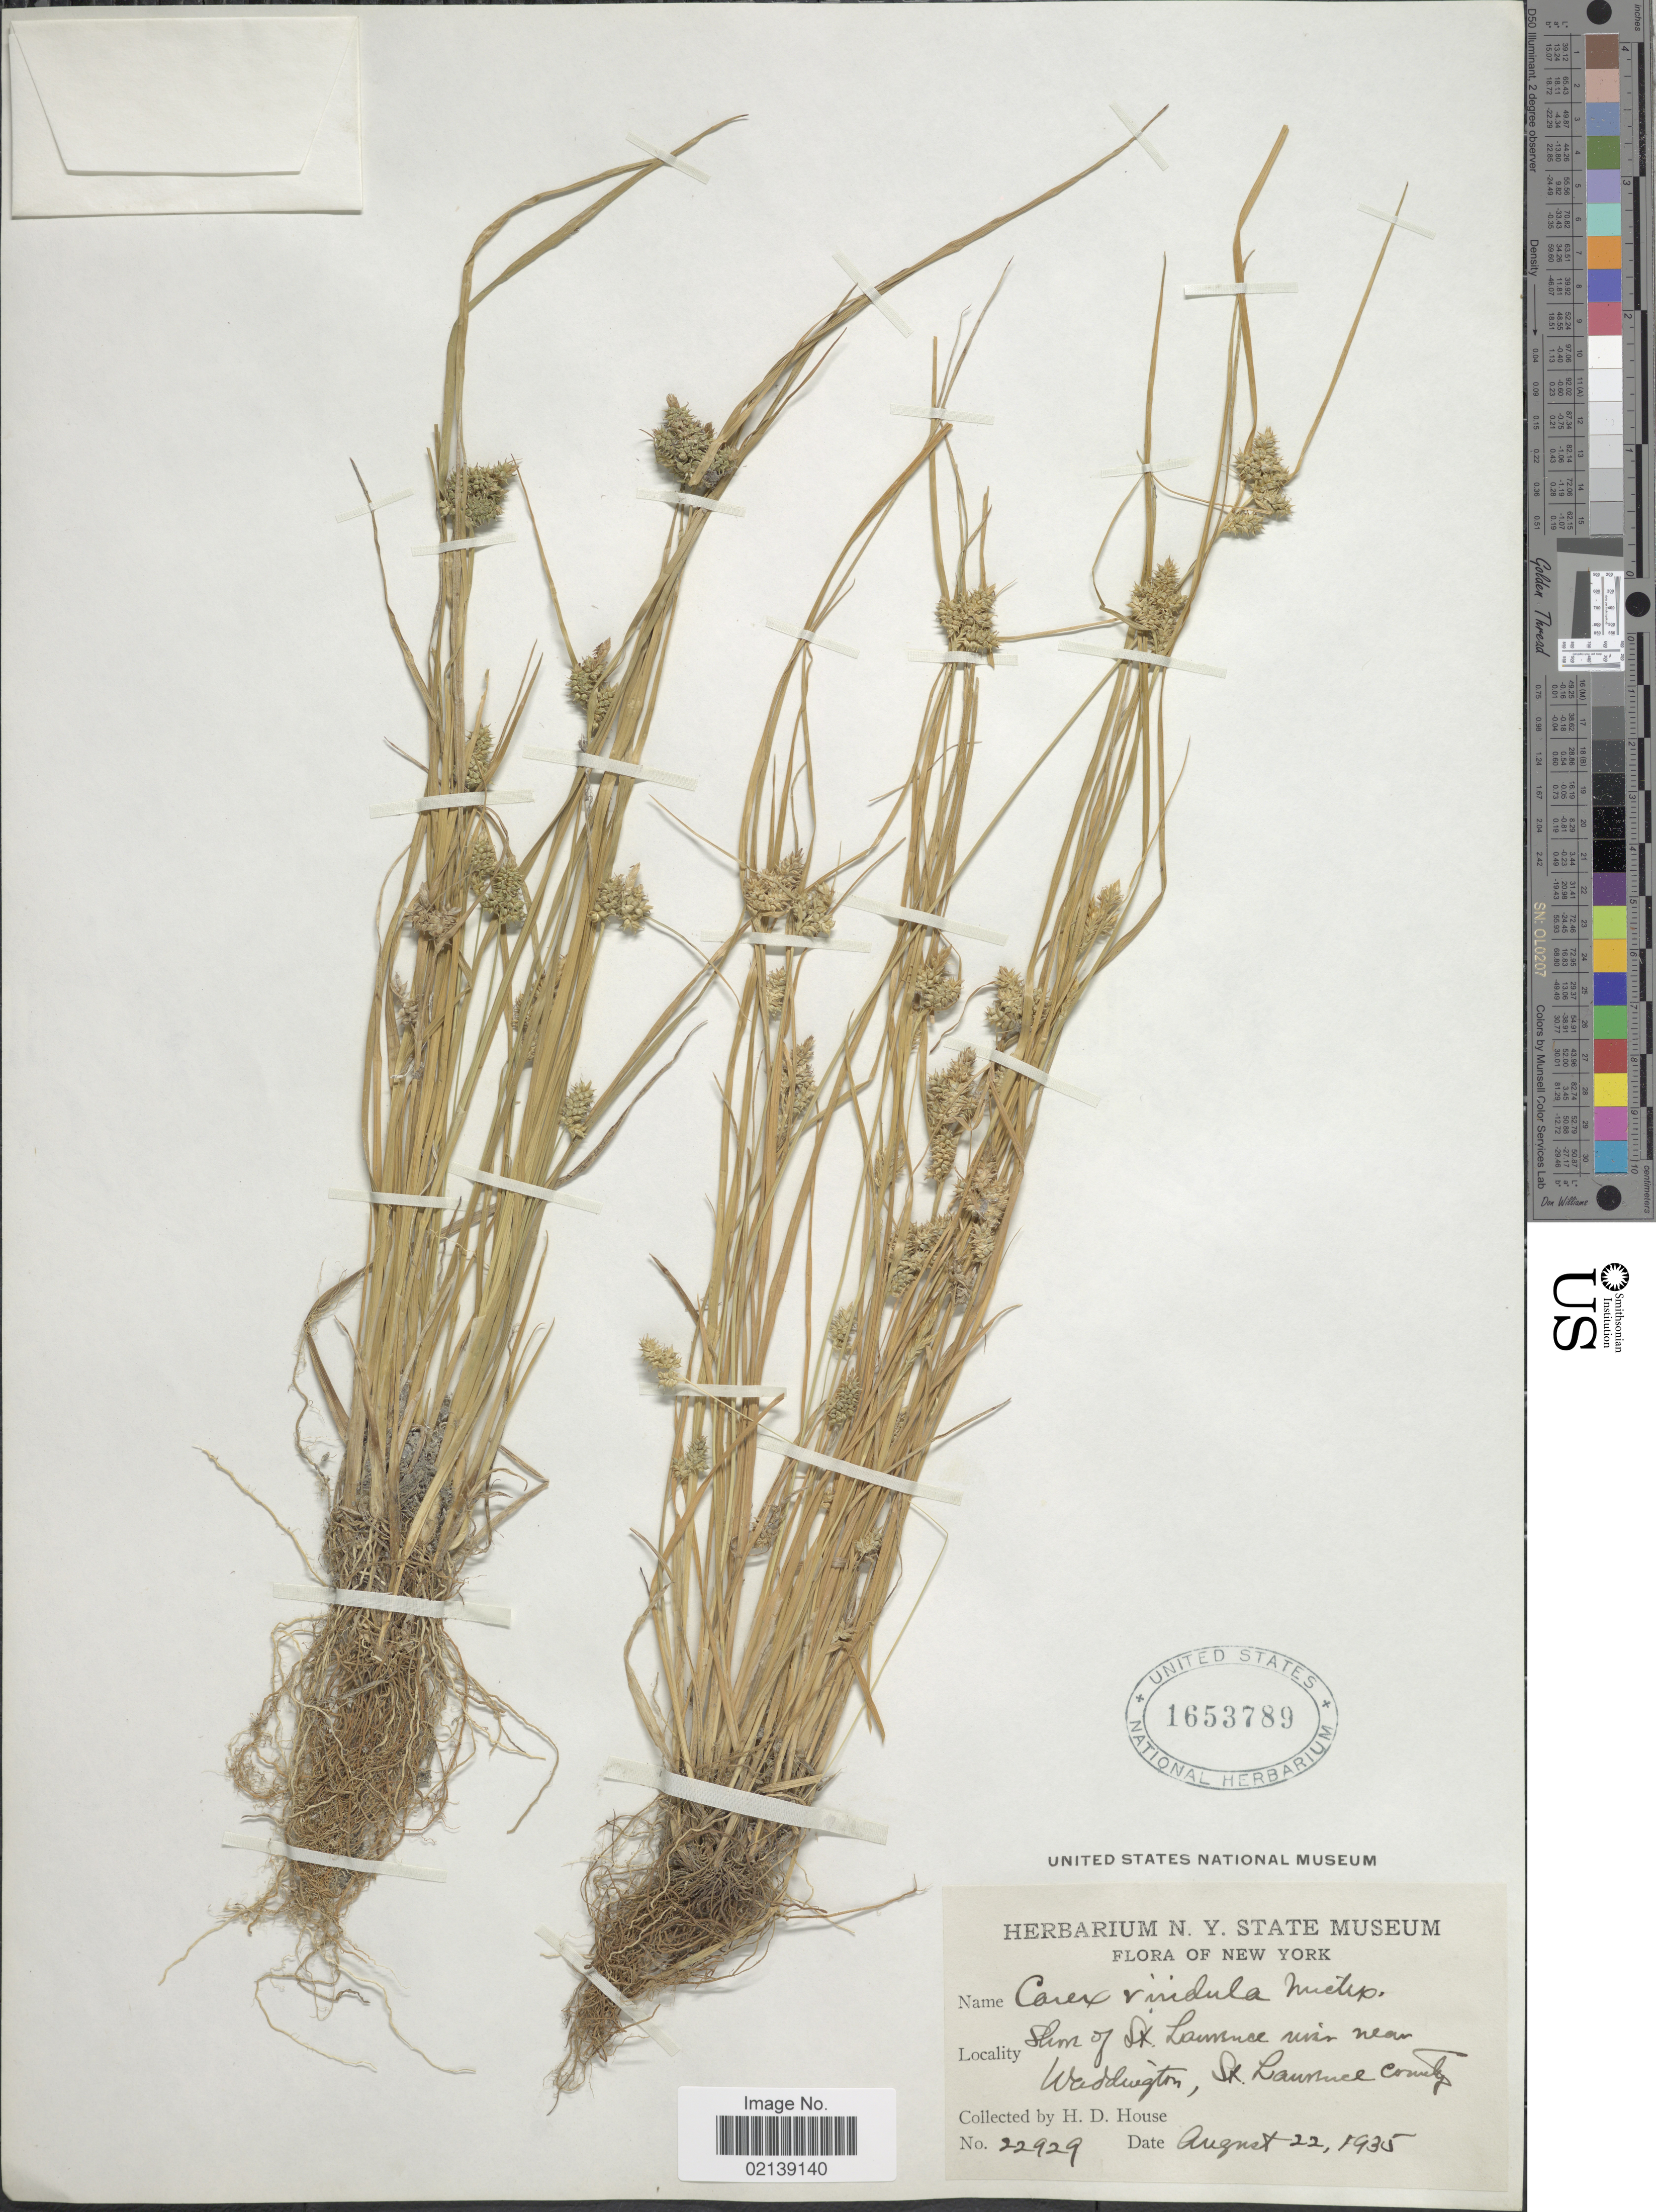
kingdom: Plantae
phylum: Tracheophyta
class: Liliopsida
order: Poales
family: Cyperaceae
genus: Carex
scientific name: Carex oederi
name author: Retz.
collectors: H. D. House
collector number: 22929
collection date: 1935-08-22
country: United States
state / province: New York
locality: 8 km of St. Lawrence river near Washington, St. Lawrence County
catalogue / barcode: US 1653789